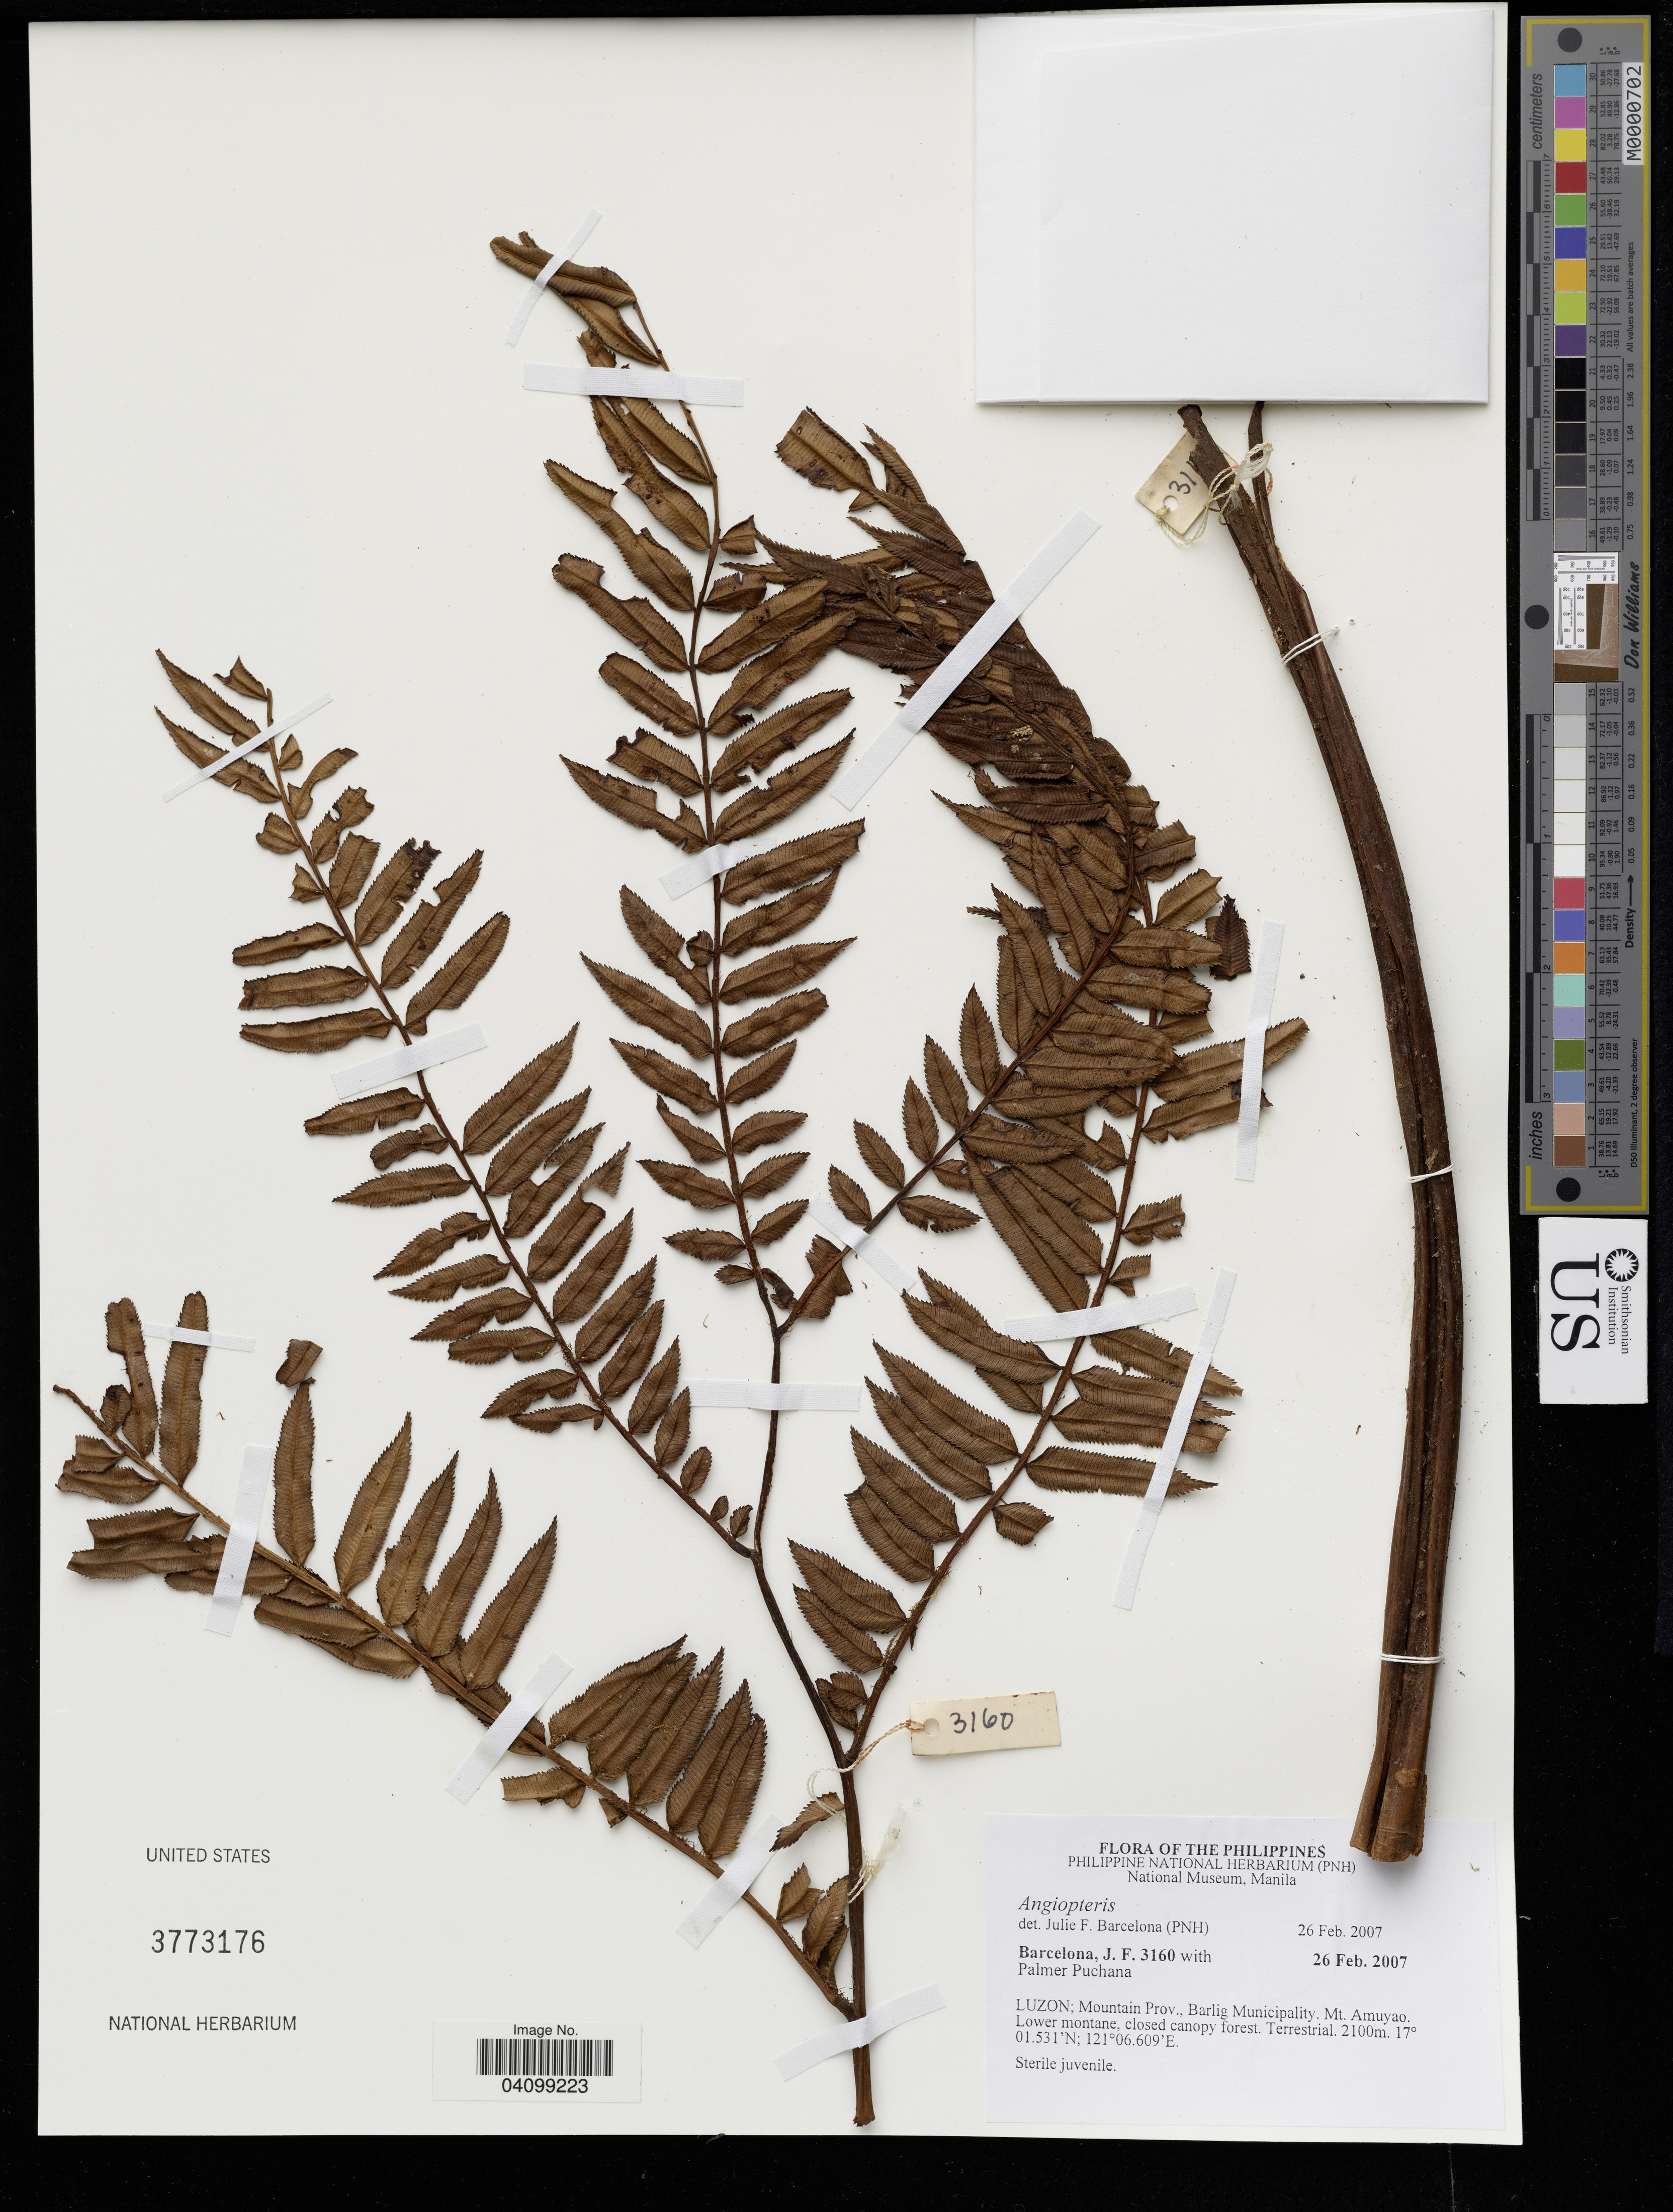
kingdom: Plantae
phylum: Tracheophyta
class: Polypodiopsida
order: Marattiales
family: Marattiaceae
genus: Angiopteris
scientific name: Angiopteris sp.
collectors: J. F. Barcelona & P. Puchana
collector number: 3160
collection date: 2007-02-26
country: Philippines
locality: Luzon; Mountain Prov., Barlig Municipality. Mt. Amuyao.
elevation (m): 2100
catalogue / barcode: US 3773176